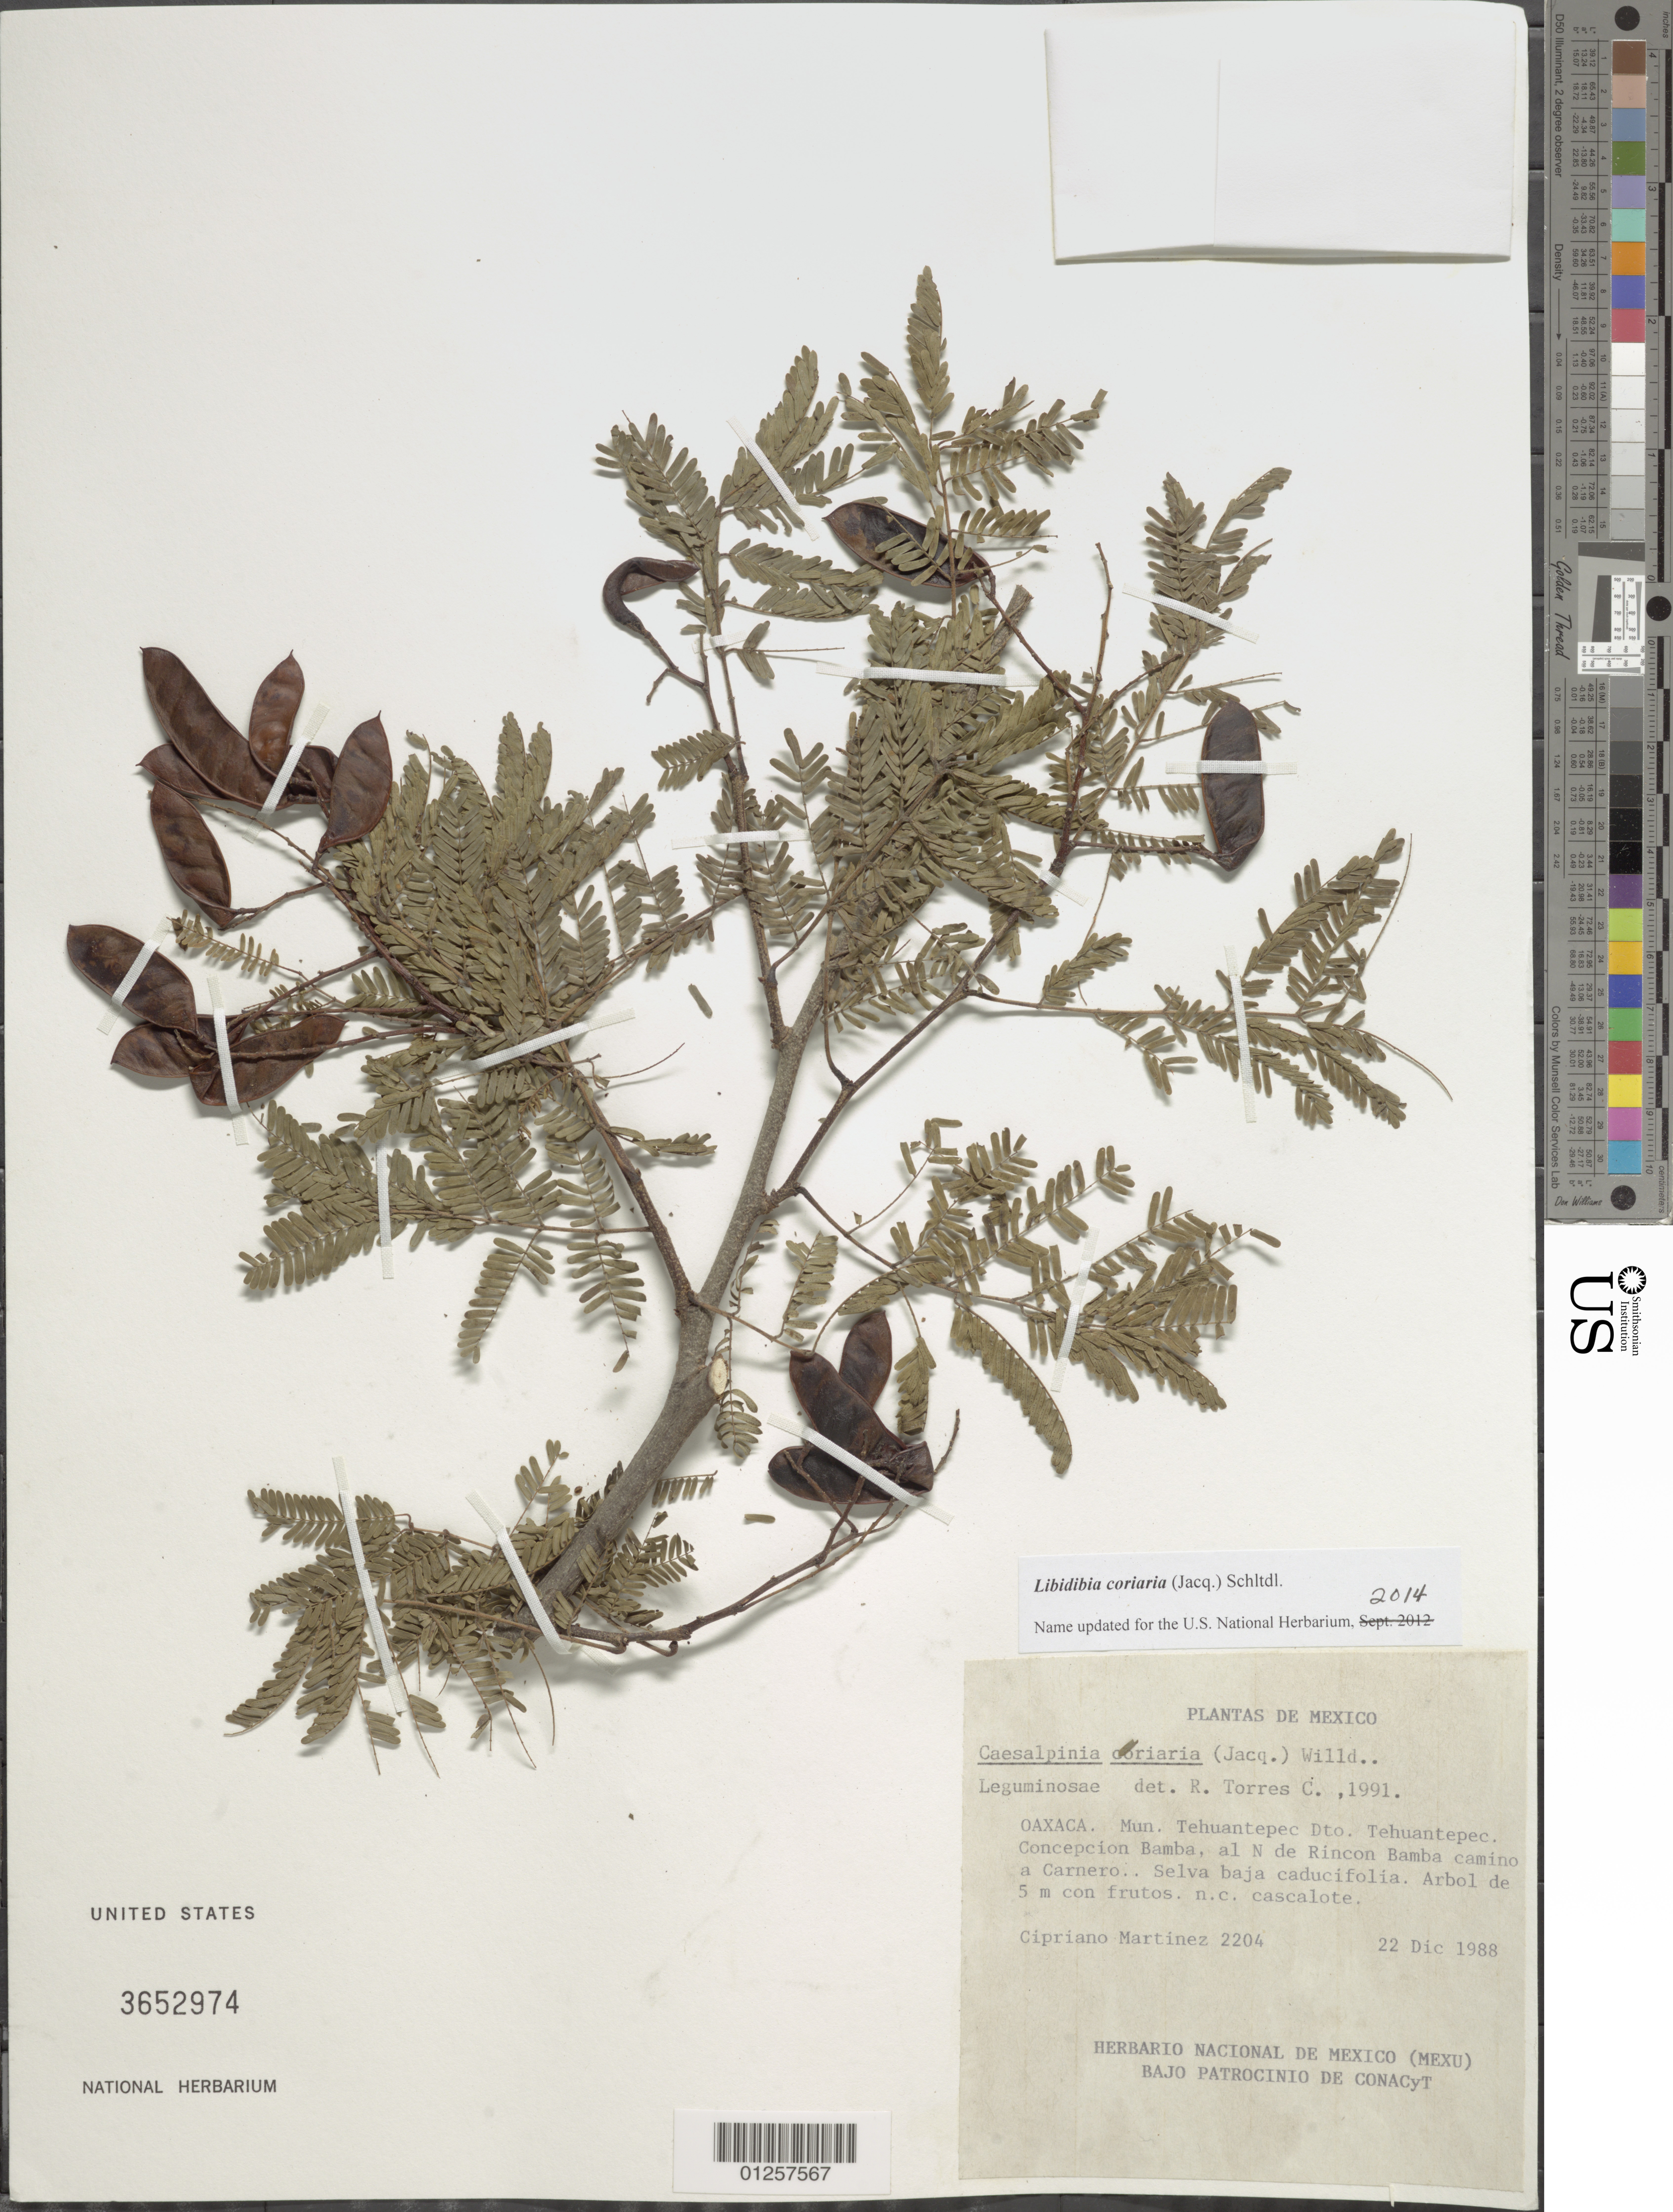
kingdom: Plantae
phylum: Tracheophyta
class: Magnoliopsida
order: Fabales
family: Fabaceae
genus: Libidibia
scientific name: Libidibia coriaria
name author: (Jacq.) Schltdl.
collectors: C. Martínez R.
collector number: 2204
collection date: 1988-12-22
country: Mexico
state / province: Oaxaca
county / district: Tehuantepec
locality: Mun. Tehuantepec. Concepcion Bamba, al N de Rincon Bamba camino a carnero... Selva baja caducifolia.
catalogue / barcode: US 3652974